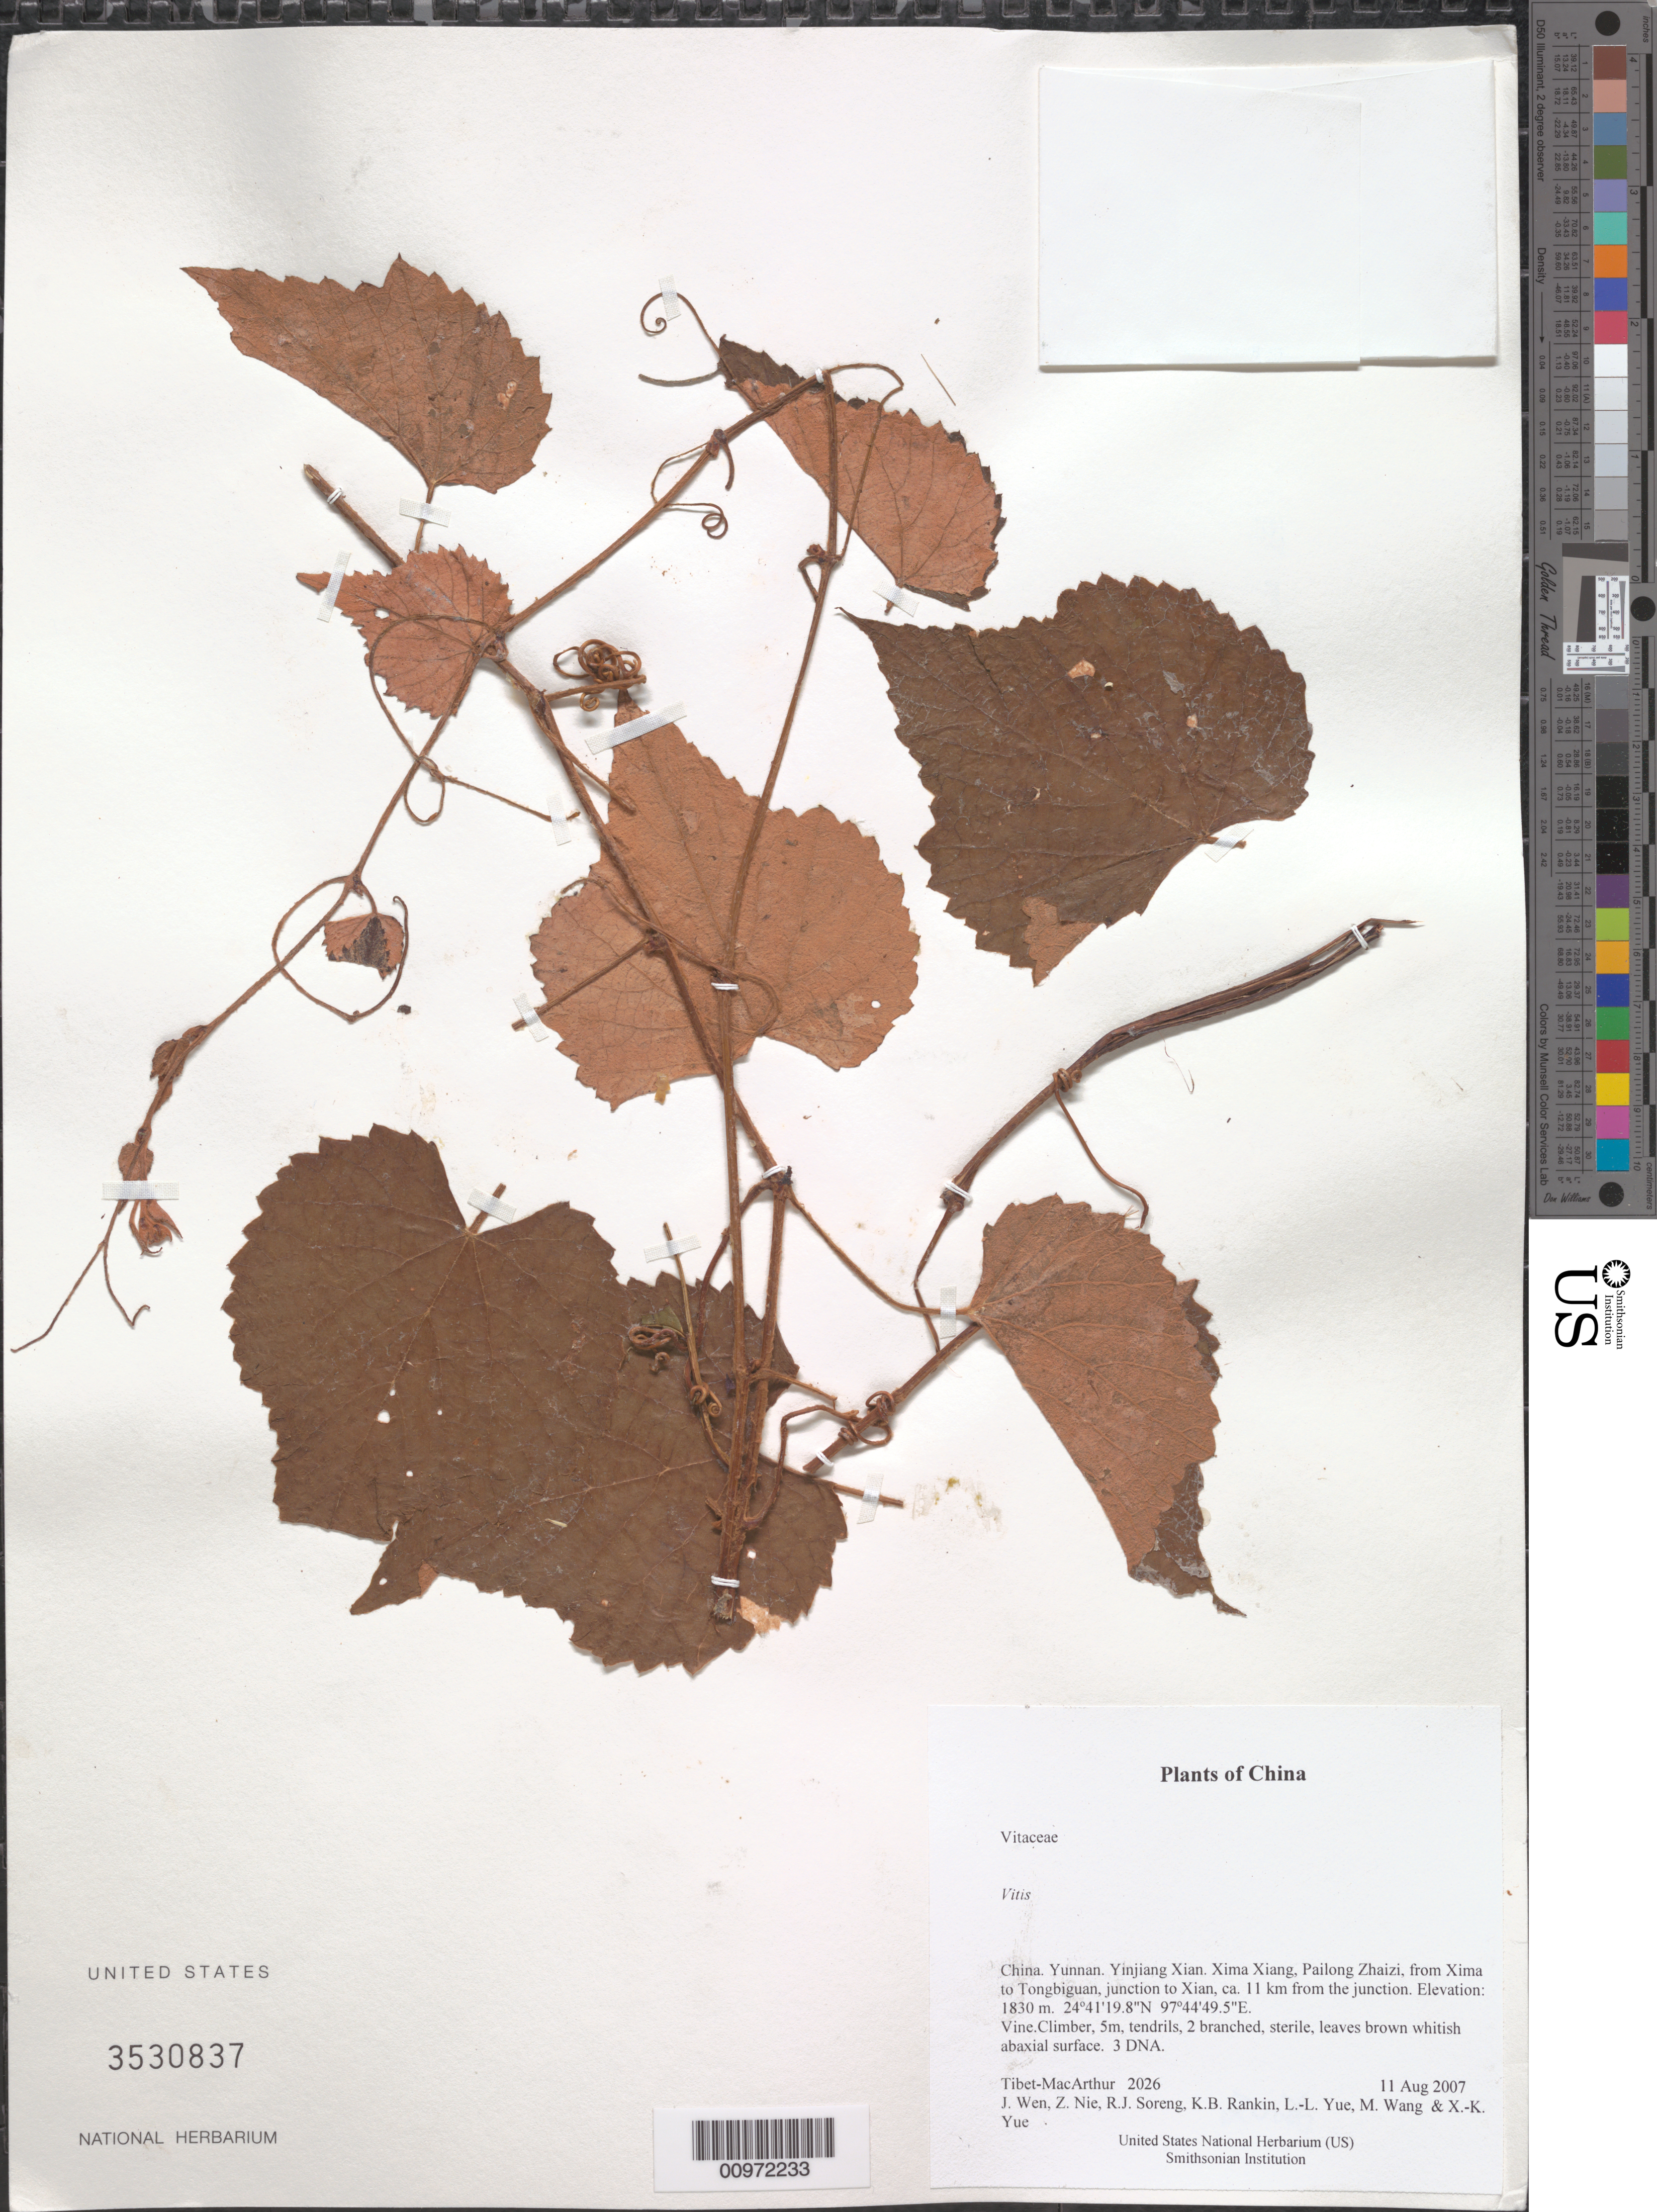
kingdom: Plantae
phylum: Tracheophyta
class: Magnoliopsida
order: Vitales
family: Vitaceae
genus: Vitis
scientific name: Vitis sp.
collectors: Tibet-MacArthur, J. Wen, Z. Nie, R. J. Soreng, K. Rankin, L. Yue, M. Wang & X. Yue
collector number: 2026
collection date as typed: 11 Aug 2007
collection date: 2007-08-11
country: China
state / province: Yunnan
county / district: Yinjiang Xian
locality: Xima Xiang, Pailong Zhaizi, from Xima to Tongbiguan, junction to Xian, ca. 11 km from the junction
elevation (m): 1830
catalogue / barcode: US 3530837